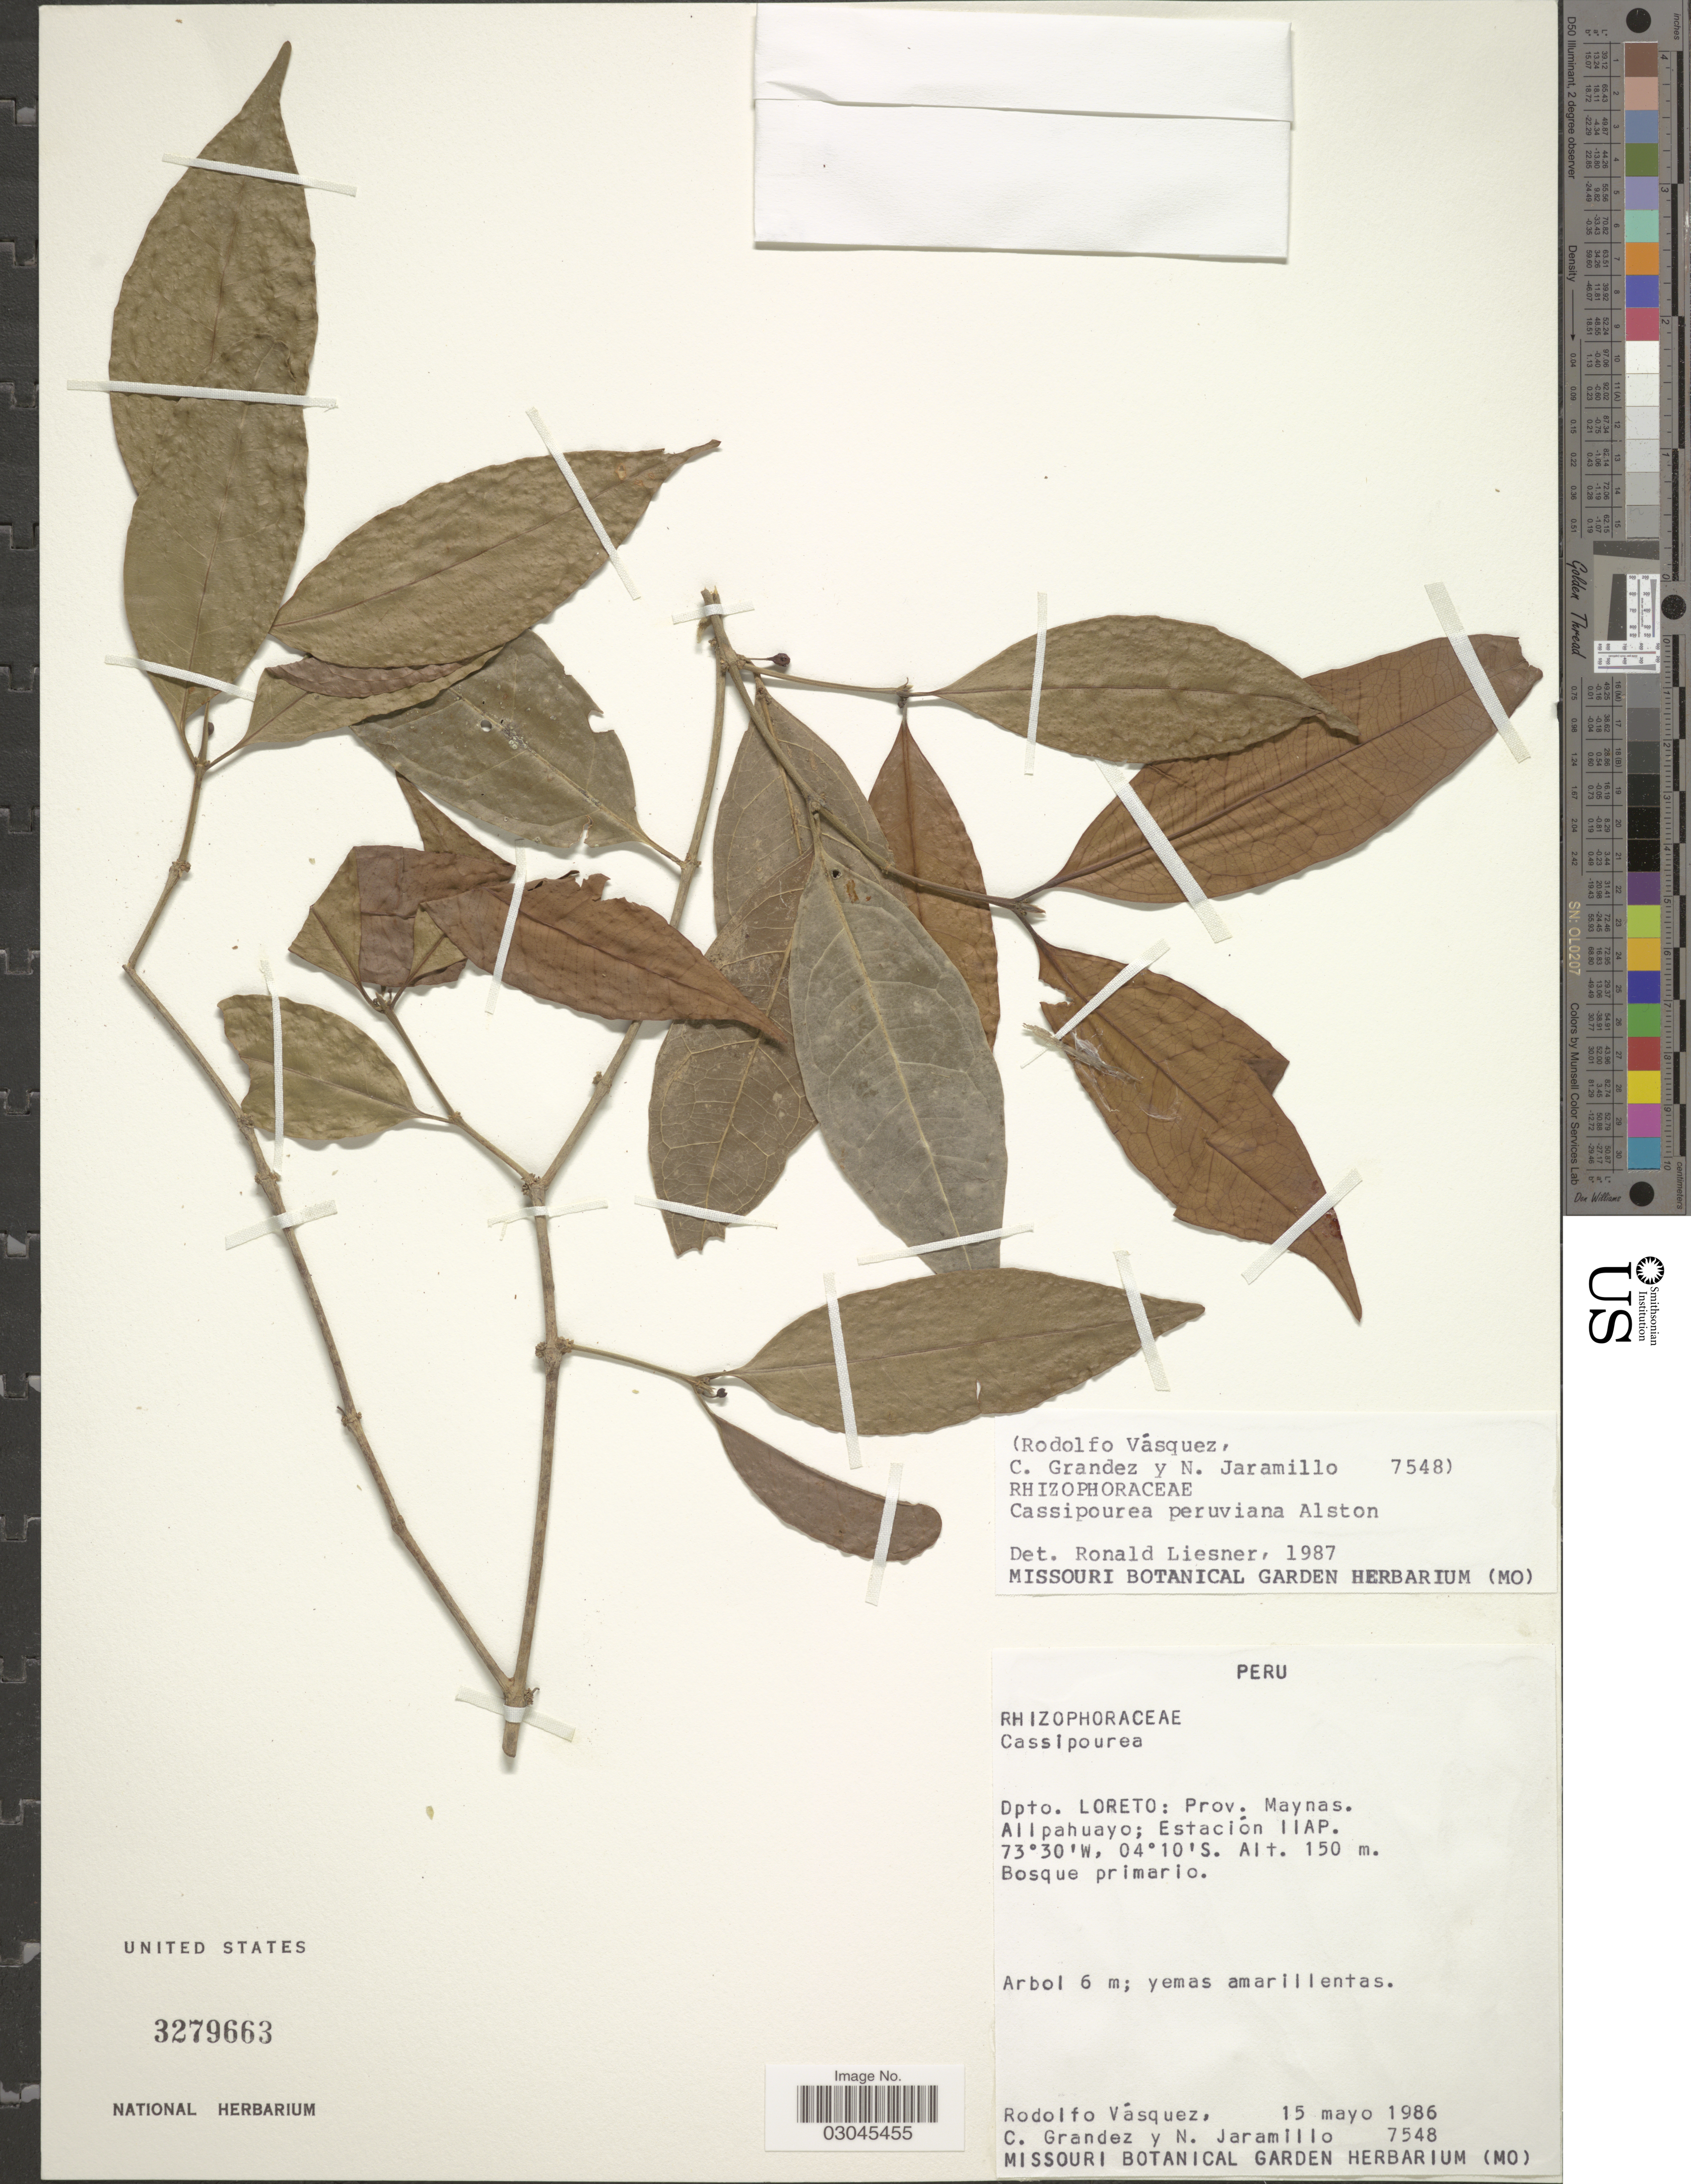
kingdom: Plantae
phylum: Tracheophyta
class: Magnoliopsida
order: Malpighiales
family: Rhizophoraceae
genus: Cassipourea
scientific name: Cassipourea peruviana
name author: Alston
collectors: R. Vásquez, C. Grández & N. Jaramillo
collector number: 7548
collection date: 1986-05-15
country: Peru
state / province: Loreto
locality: Dpto. Loreto: Prov. Maynas. Allpahuayo; Estación IIAP.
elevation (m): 150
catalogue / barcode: US 3279663